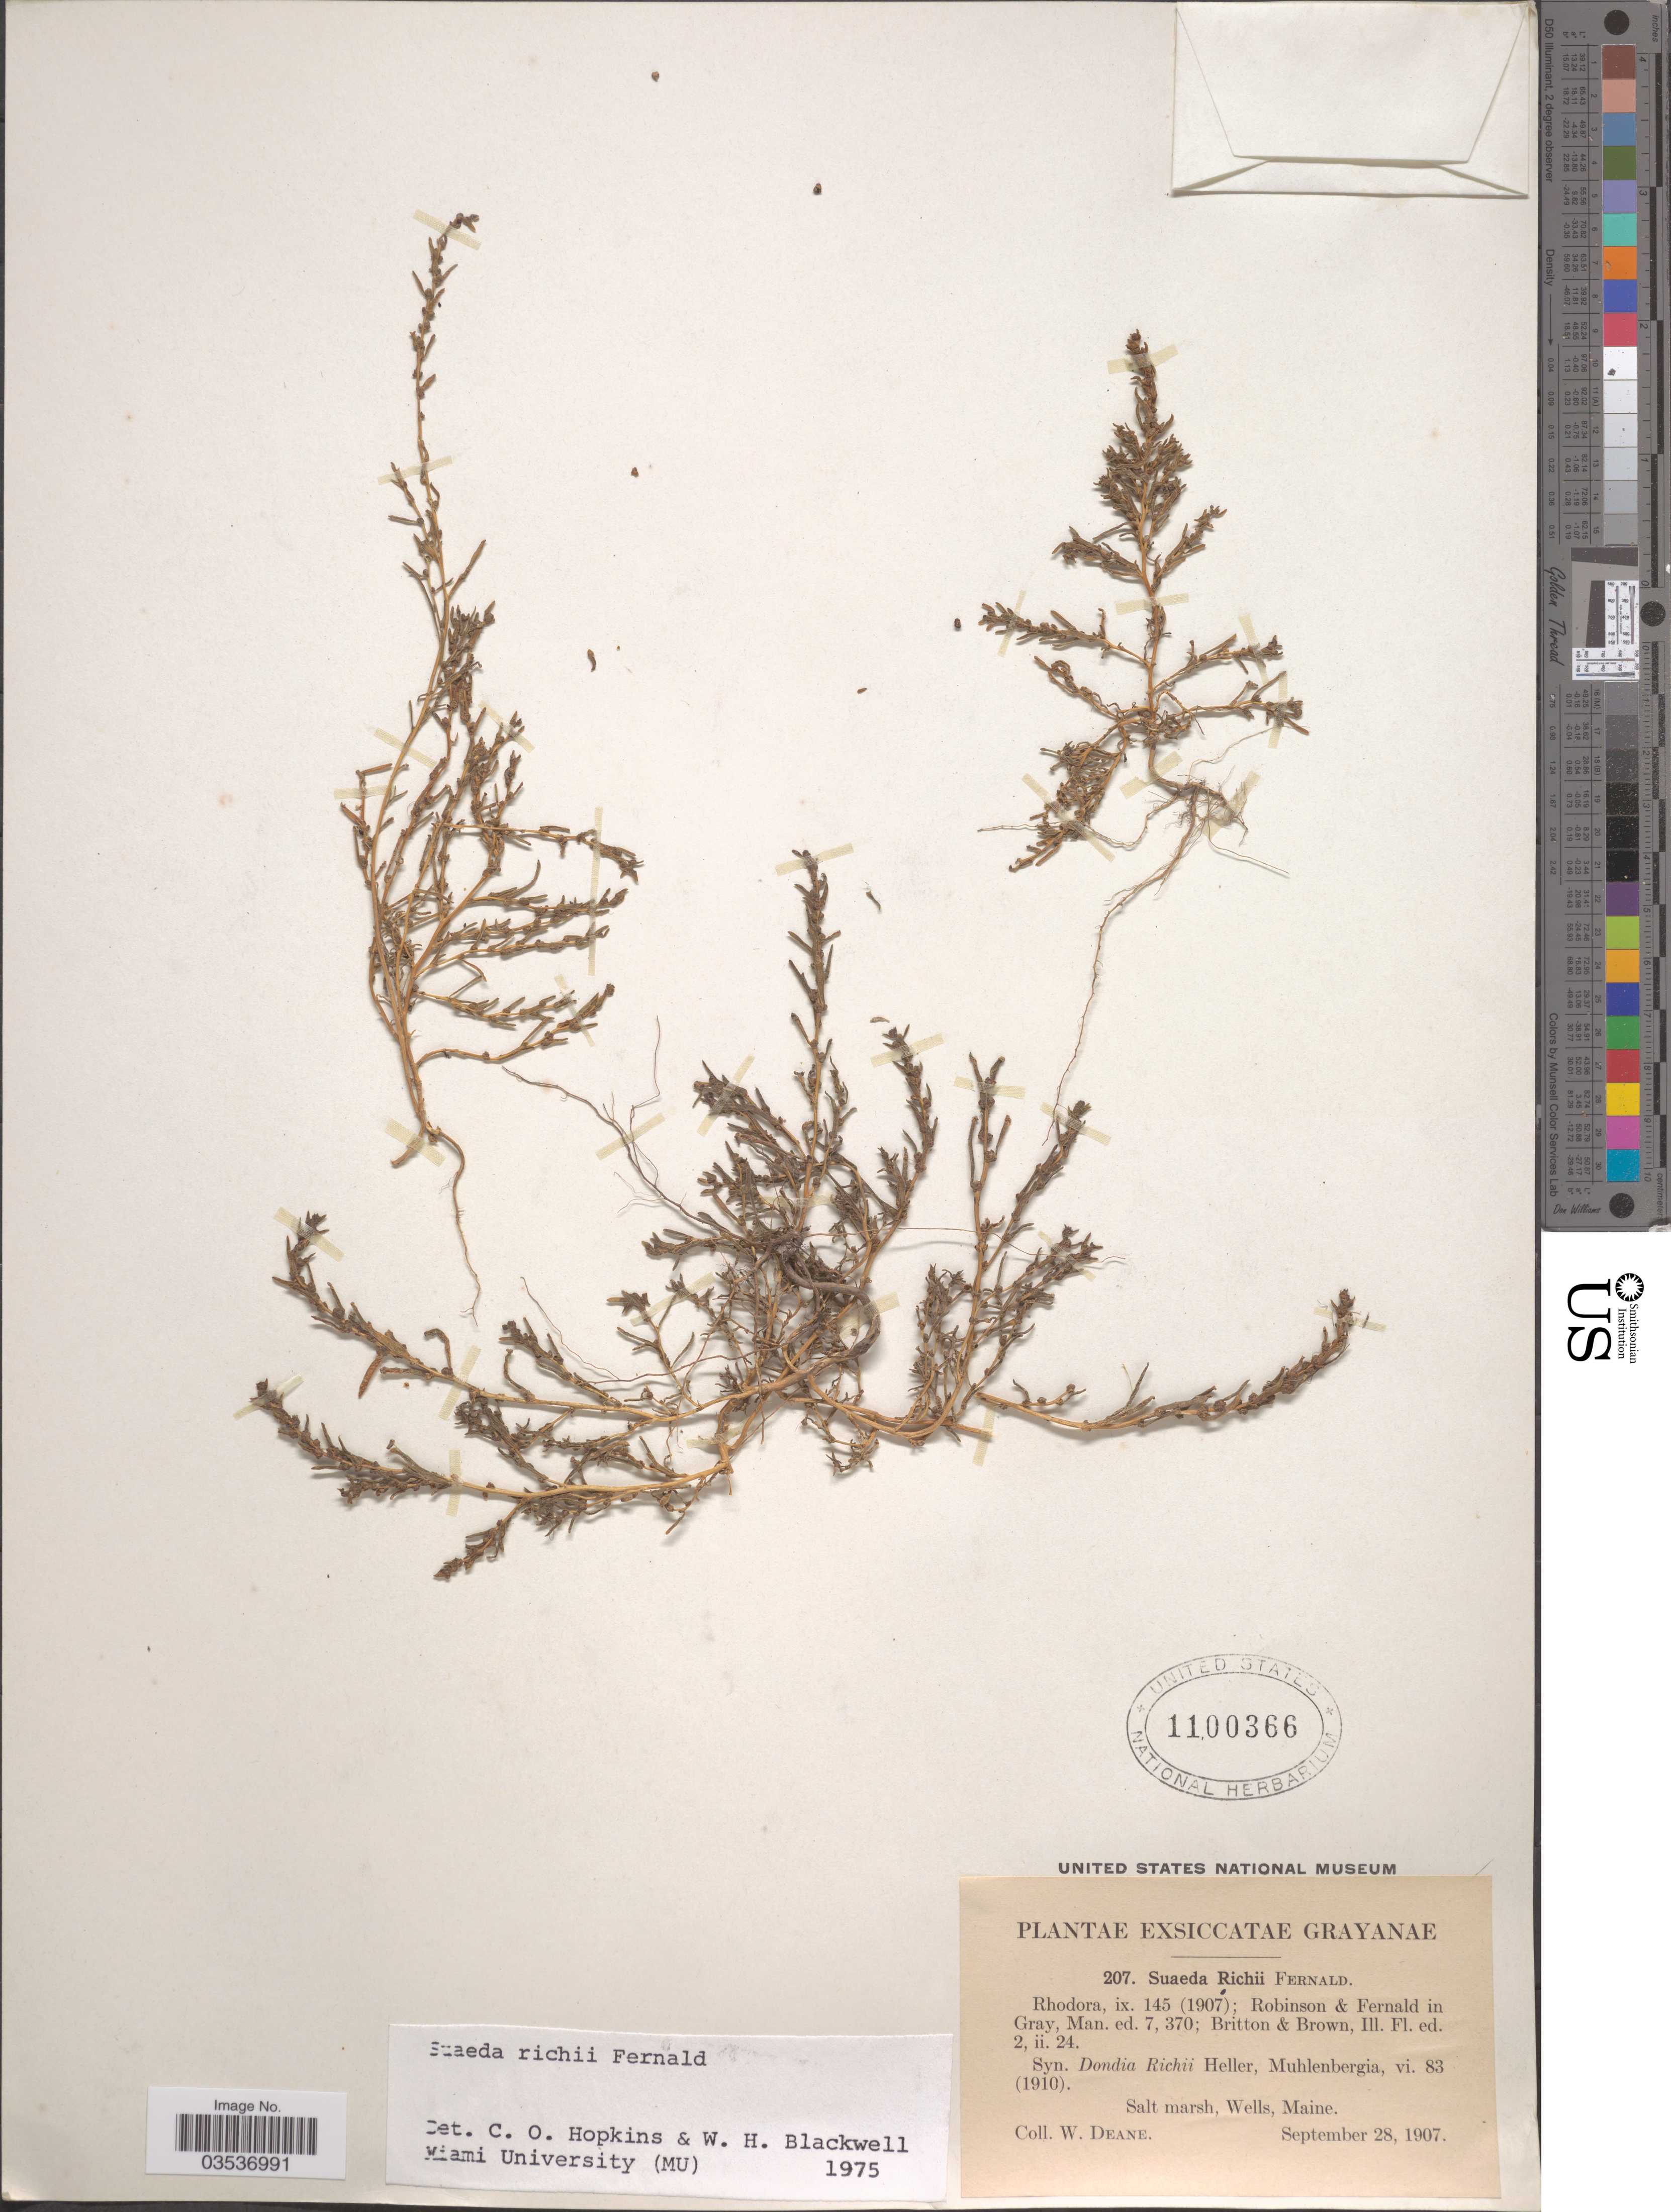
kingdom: Plantae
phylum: Tracheophyta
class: Magnoliopsida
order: Caryophyllales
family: Amaranthaceae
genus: Suaeda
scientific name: Suaeda richii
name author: Fernald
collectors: W. Deane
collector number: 207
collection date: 1907-09-28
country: United States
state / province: Maine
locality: Wells.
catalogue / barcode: US 1100366